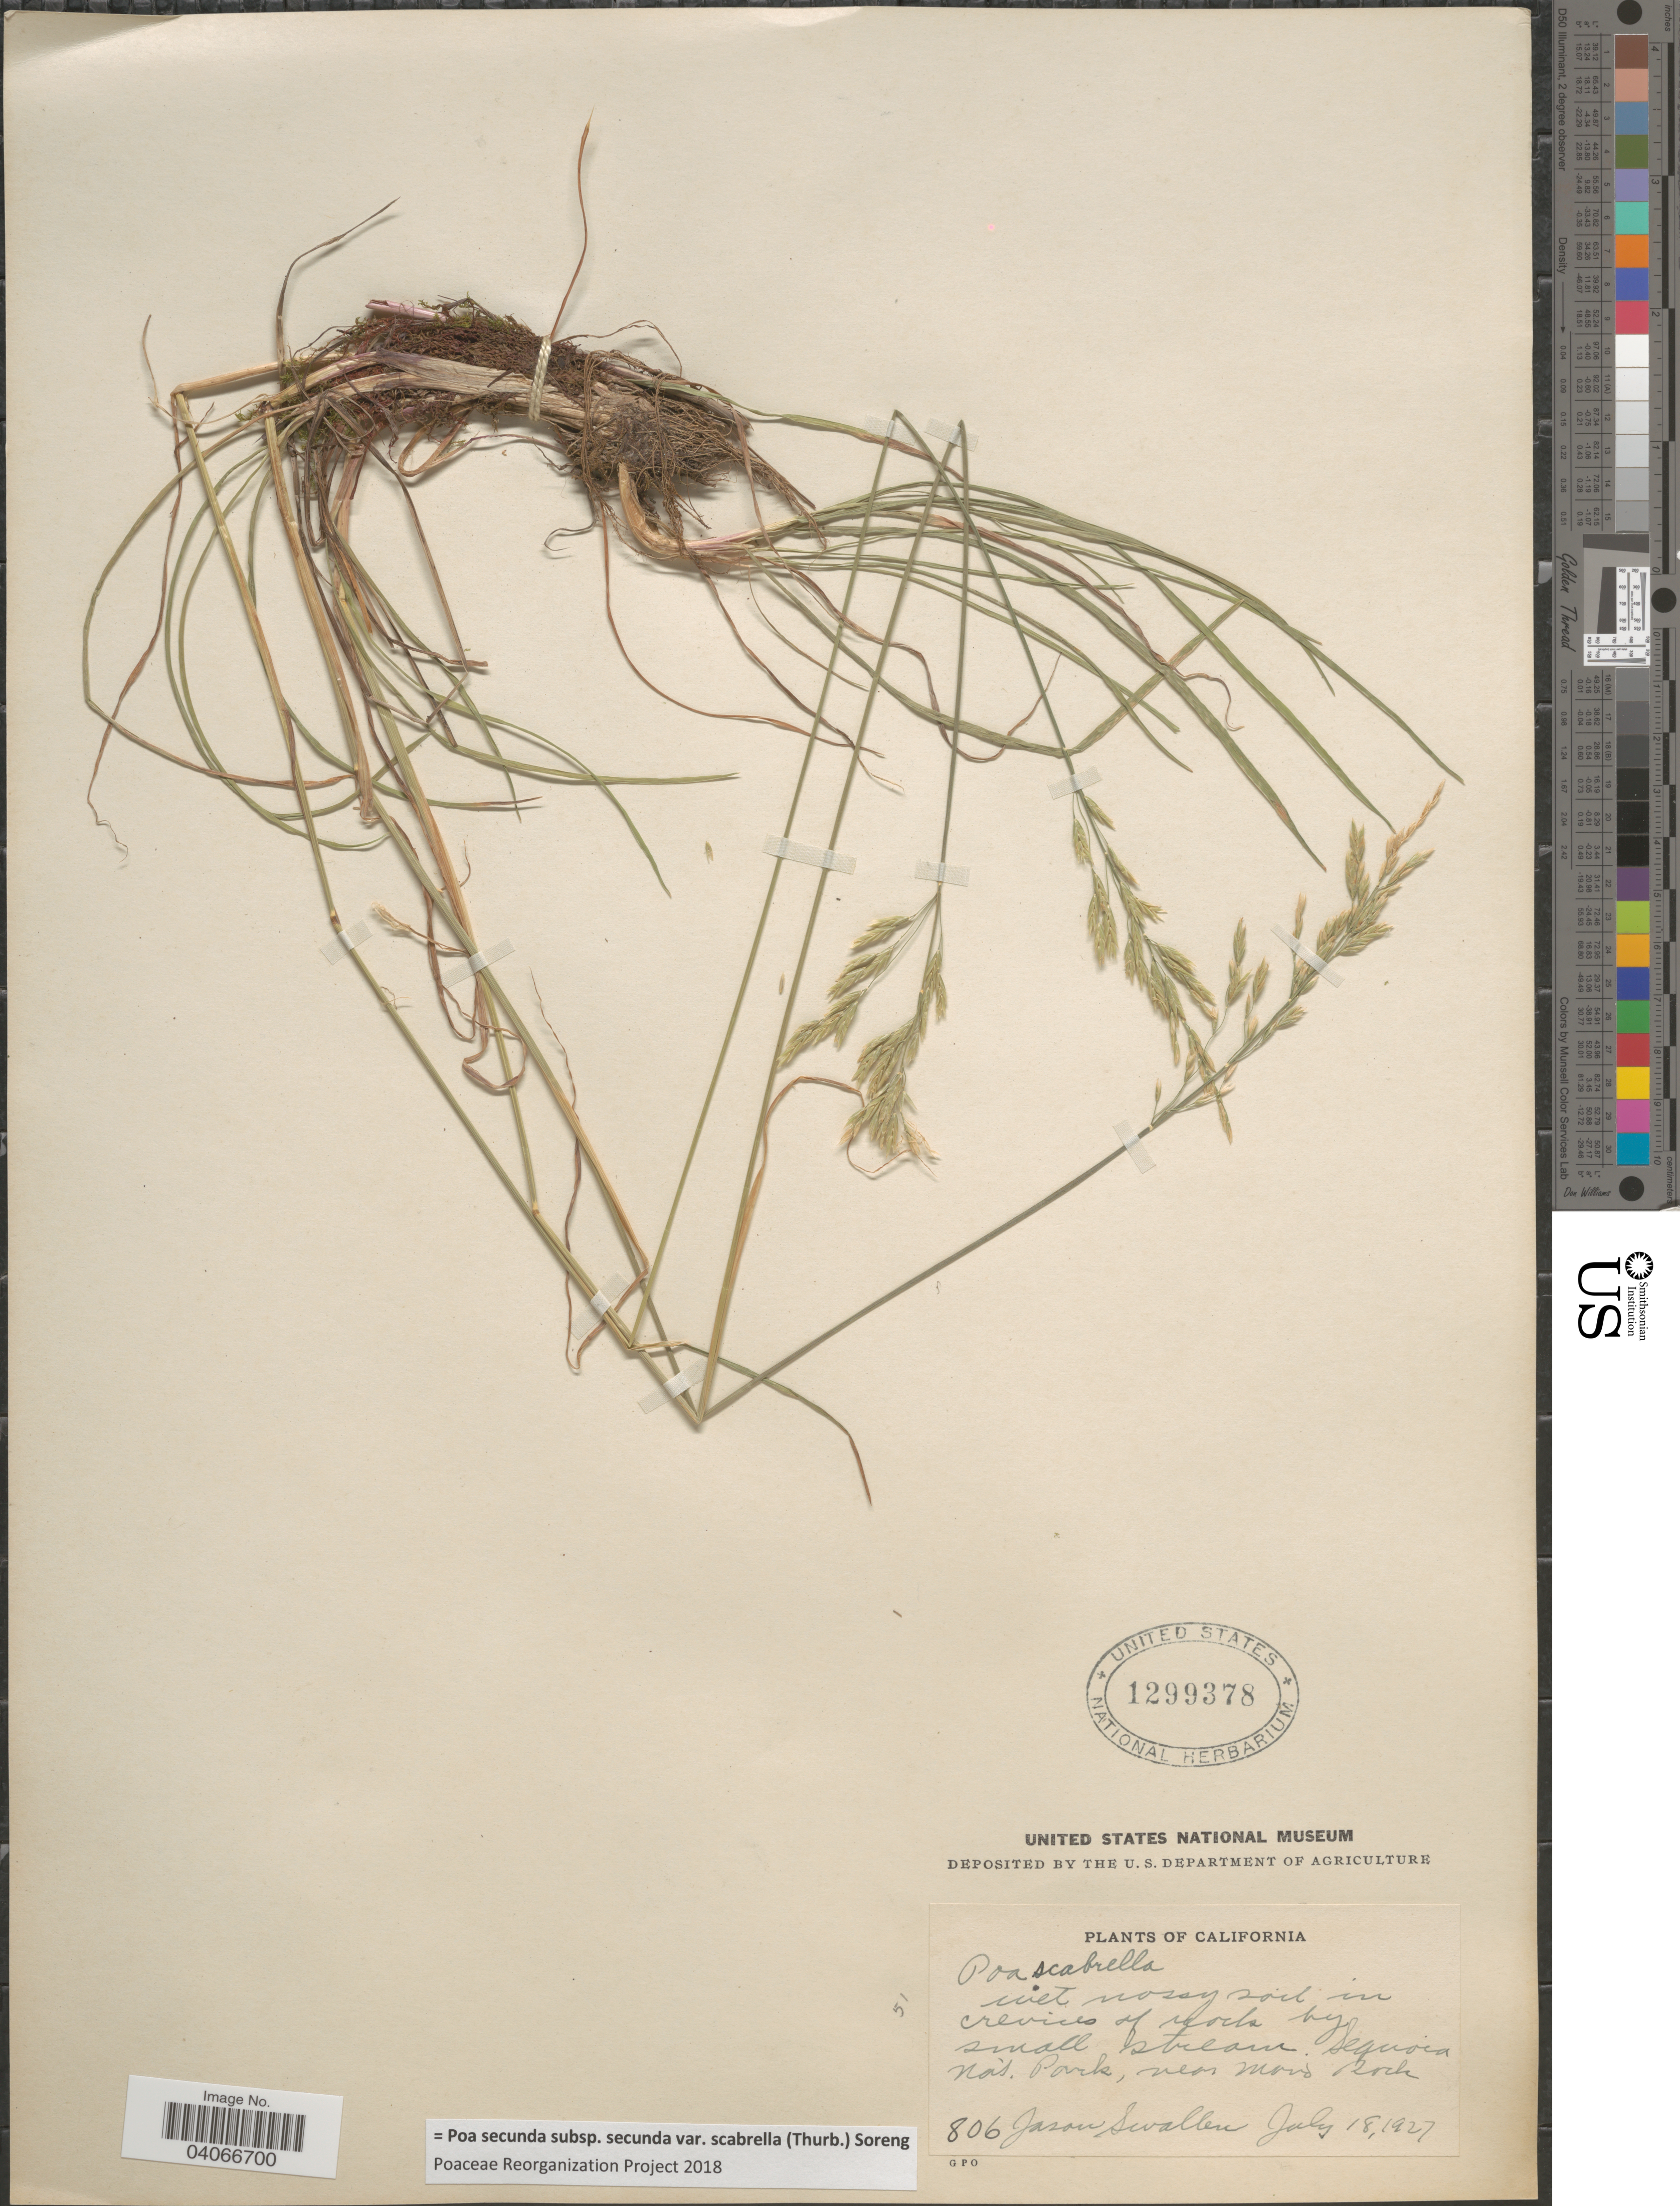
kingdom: Plantae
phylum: Tracheophyta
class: Liliopsida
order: Poales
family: Poaceae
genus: Poa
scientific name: Poa secunda subsp. secunda var. scabrella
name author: (Thurb.) Soreng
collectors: J. R. Swallen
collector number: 806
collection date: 1927-07-18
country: United States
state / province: California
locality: Sequoia Nat. Park, near Moro Rock.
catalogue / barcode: US 1299378